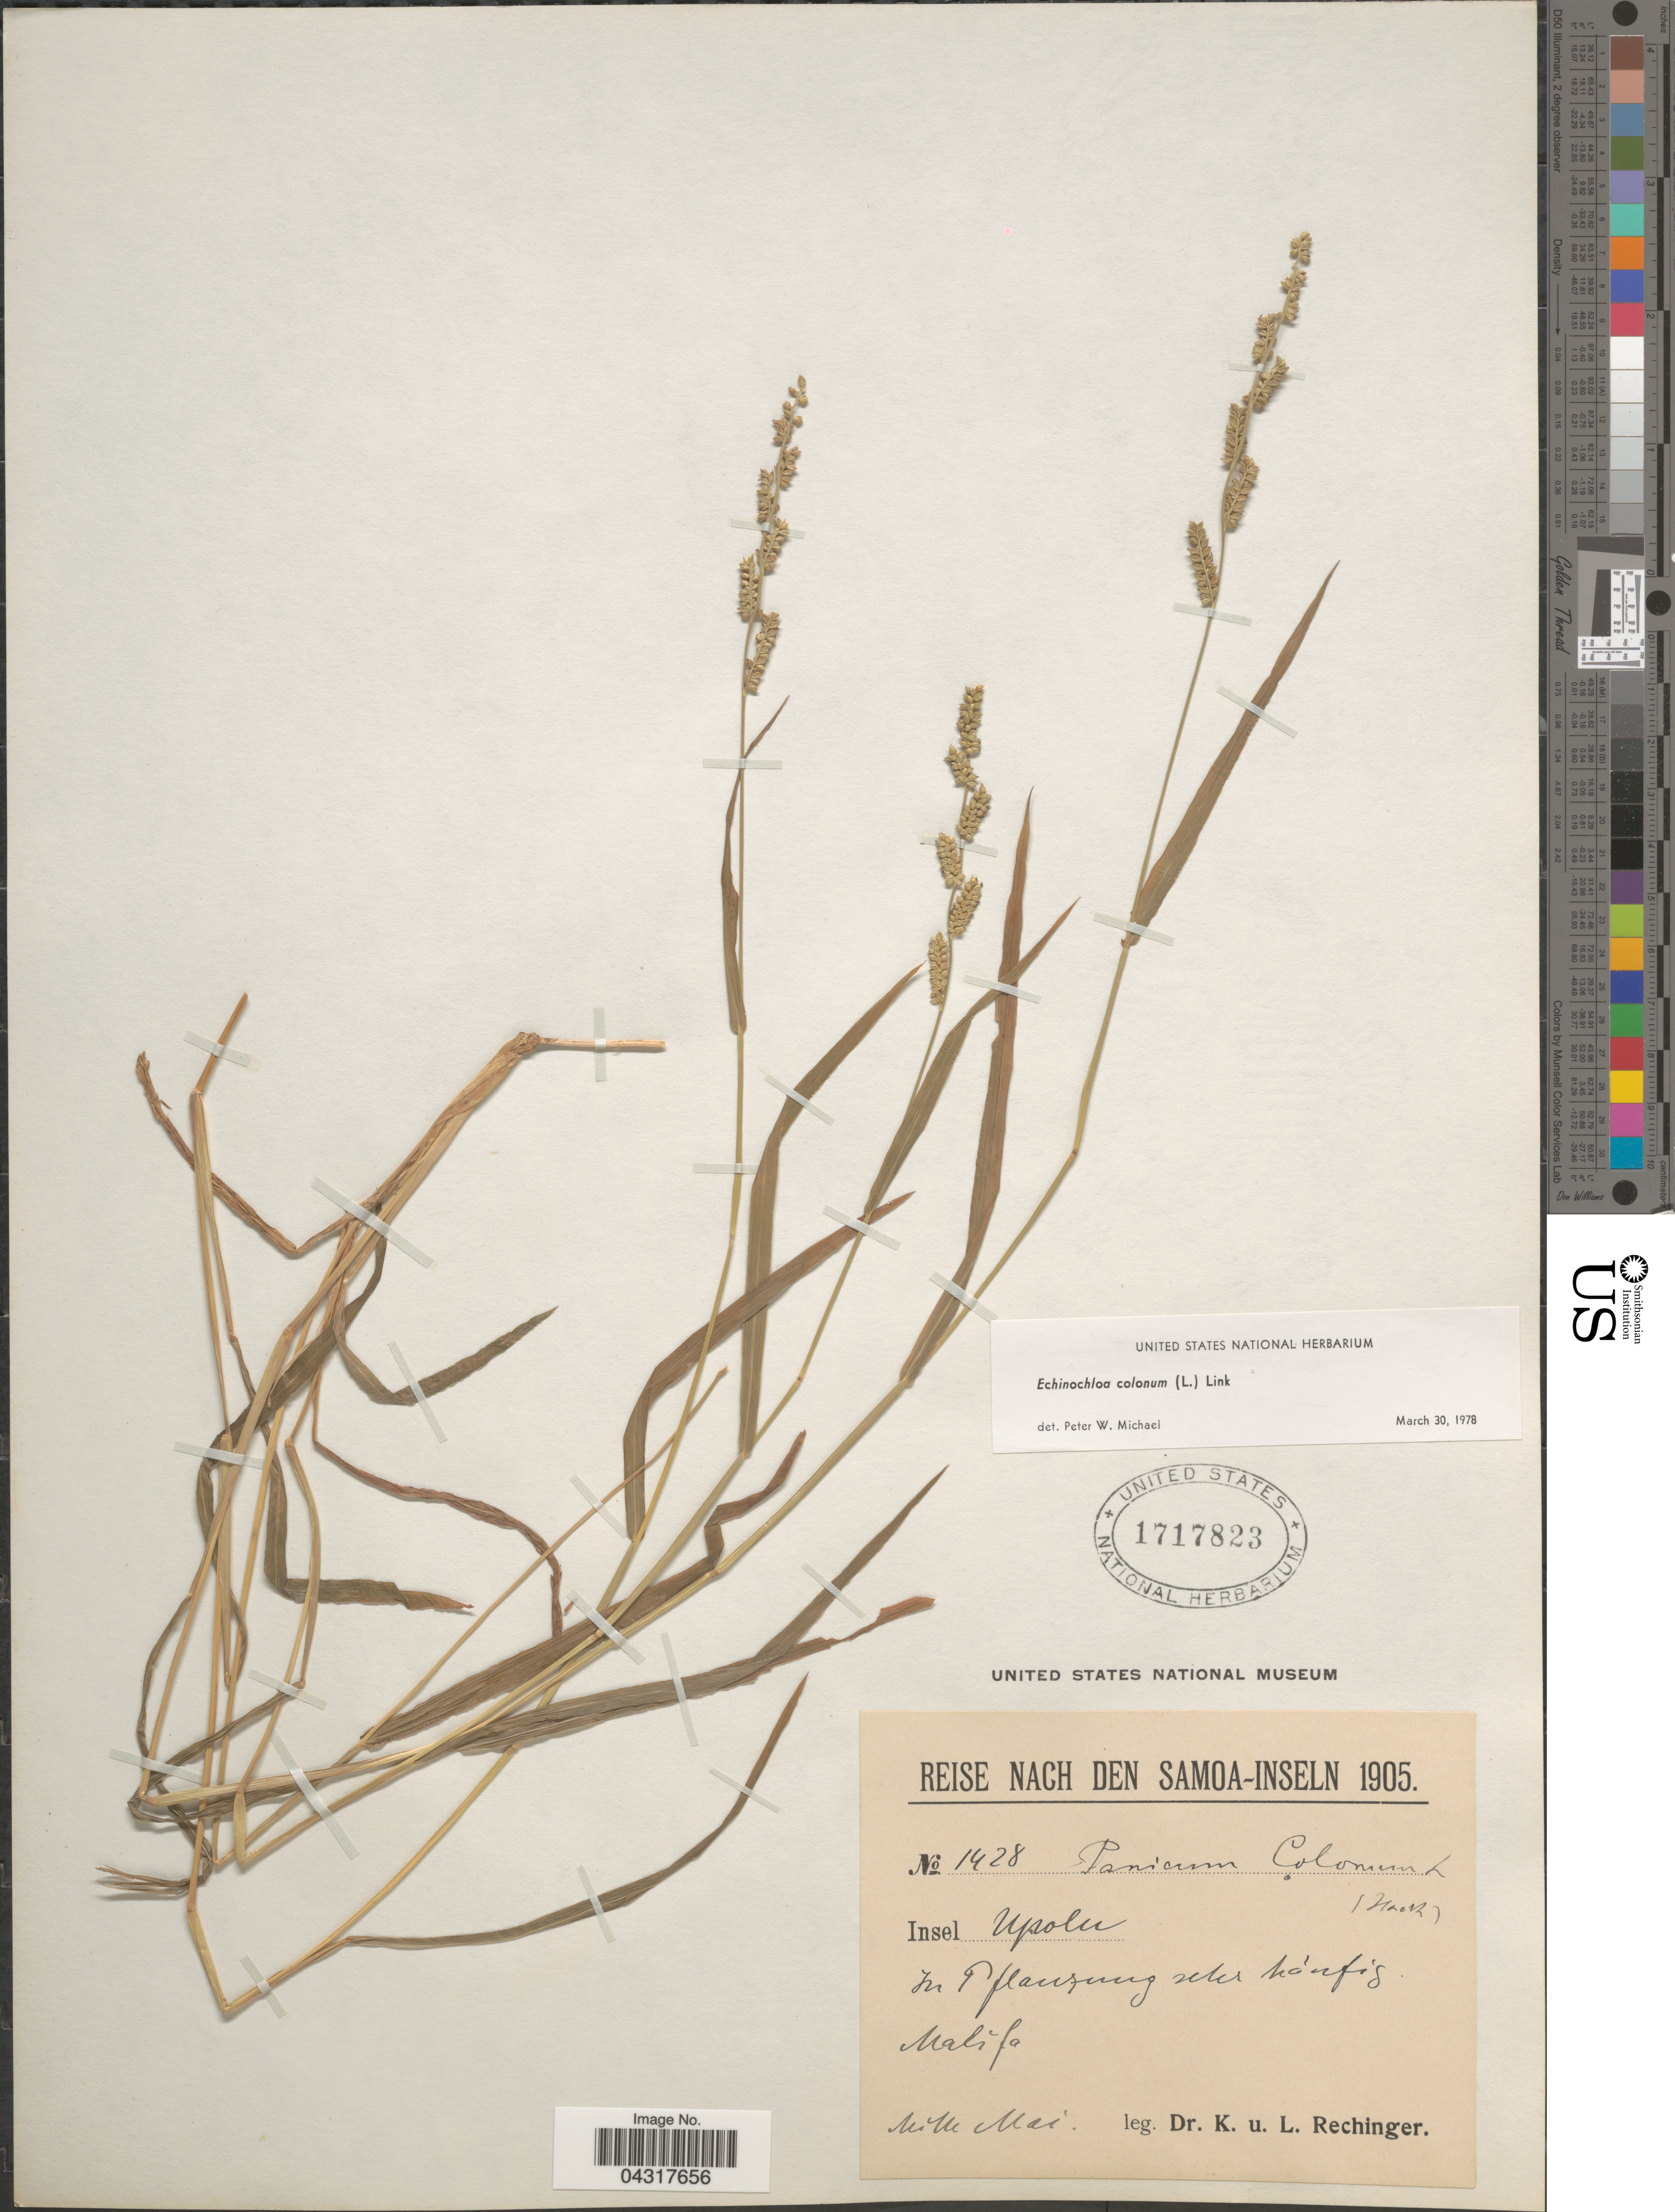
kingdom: Plantae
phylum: Tracheophyta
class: Liliopsida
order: Poales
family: Poaceae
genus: Echinochloa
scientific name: Echinochloa colona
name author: (L.) Link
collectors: K. Rechinger & L. Rechinger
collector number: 1428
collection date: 1905-05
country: Samoa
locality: Reise nach den Samoa-Inseln 1905. Insel Upolu. In Pflanzung uter hánfis Matifa. [interpreted]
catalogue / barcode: US 1717823